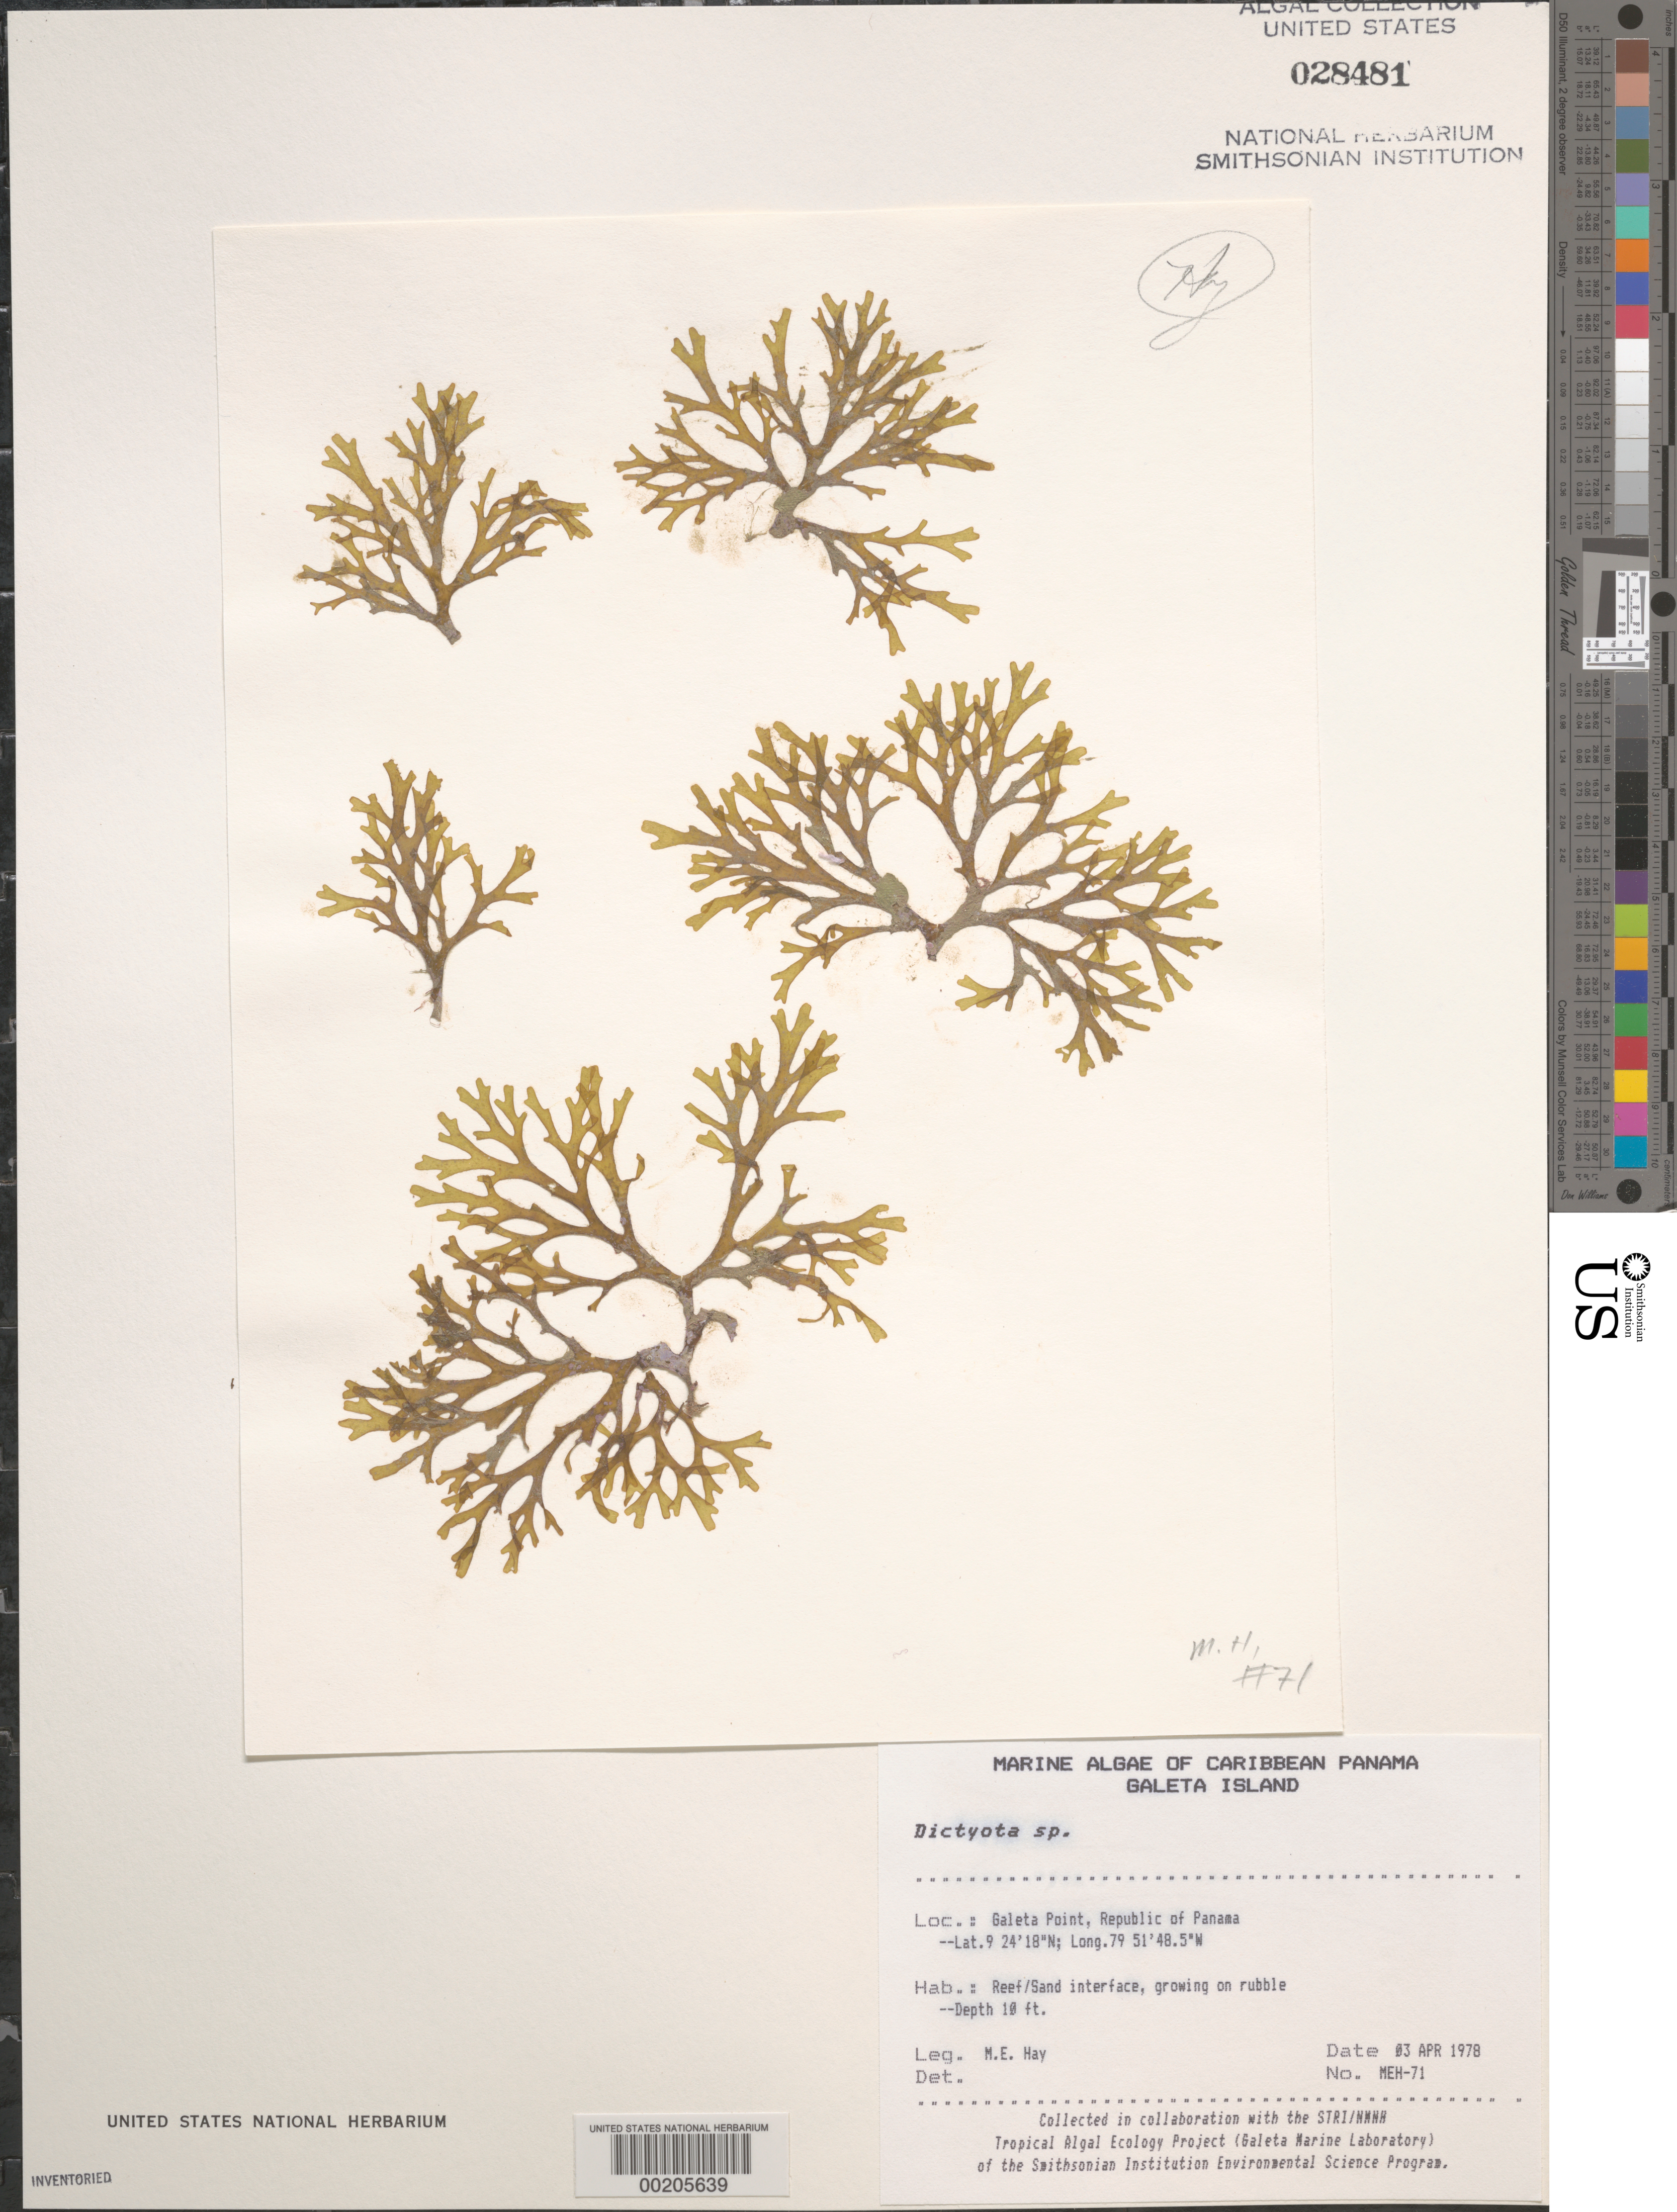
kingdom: Chromista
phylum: Ochrophyta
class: Phaeophyceae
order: Dictyotales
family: Dictyotaceae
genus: Dictyota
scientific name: Dictyota sp.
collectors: M. E. Hay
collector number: MEH-71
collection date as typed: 03 Apr 1979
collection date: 1979-04-03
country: Panama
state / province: Colón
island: Galeta Island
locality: Galeta Point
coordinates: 9 24' 18" N, 79 51' 48.5" W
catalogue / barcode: US 28481